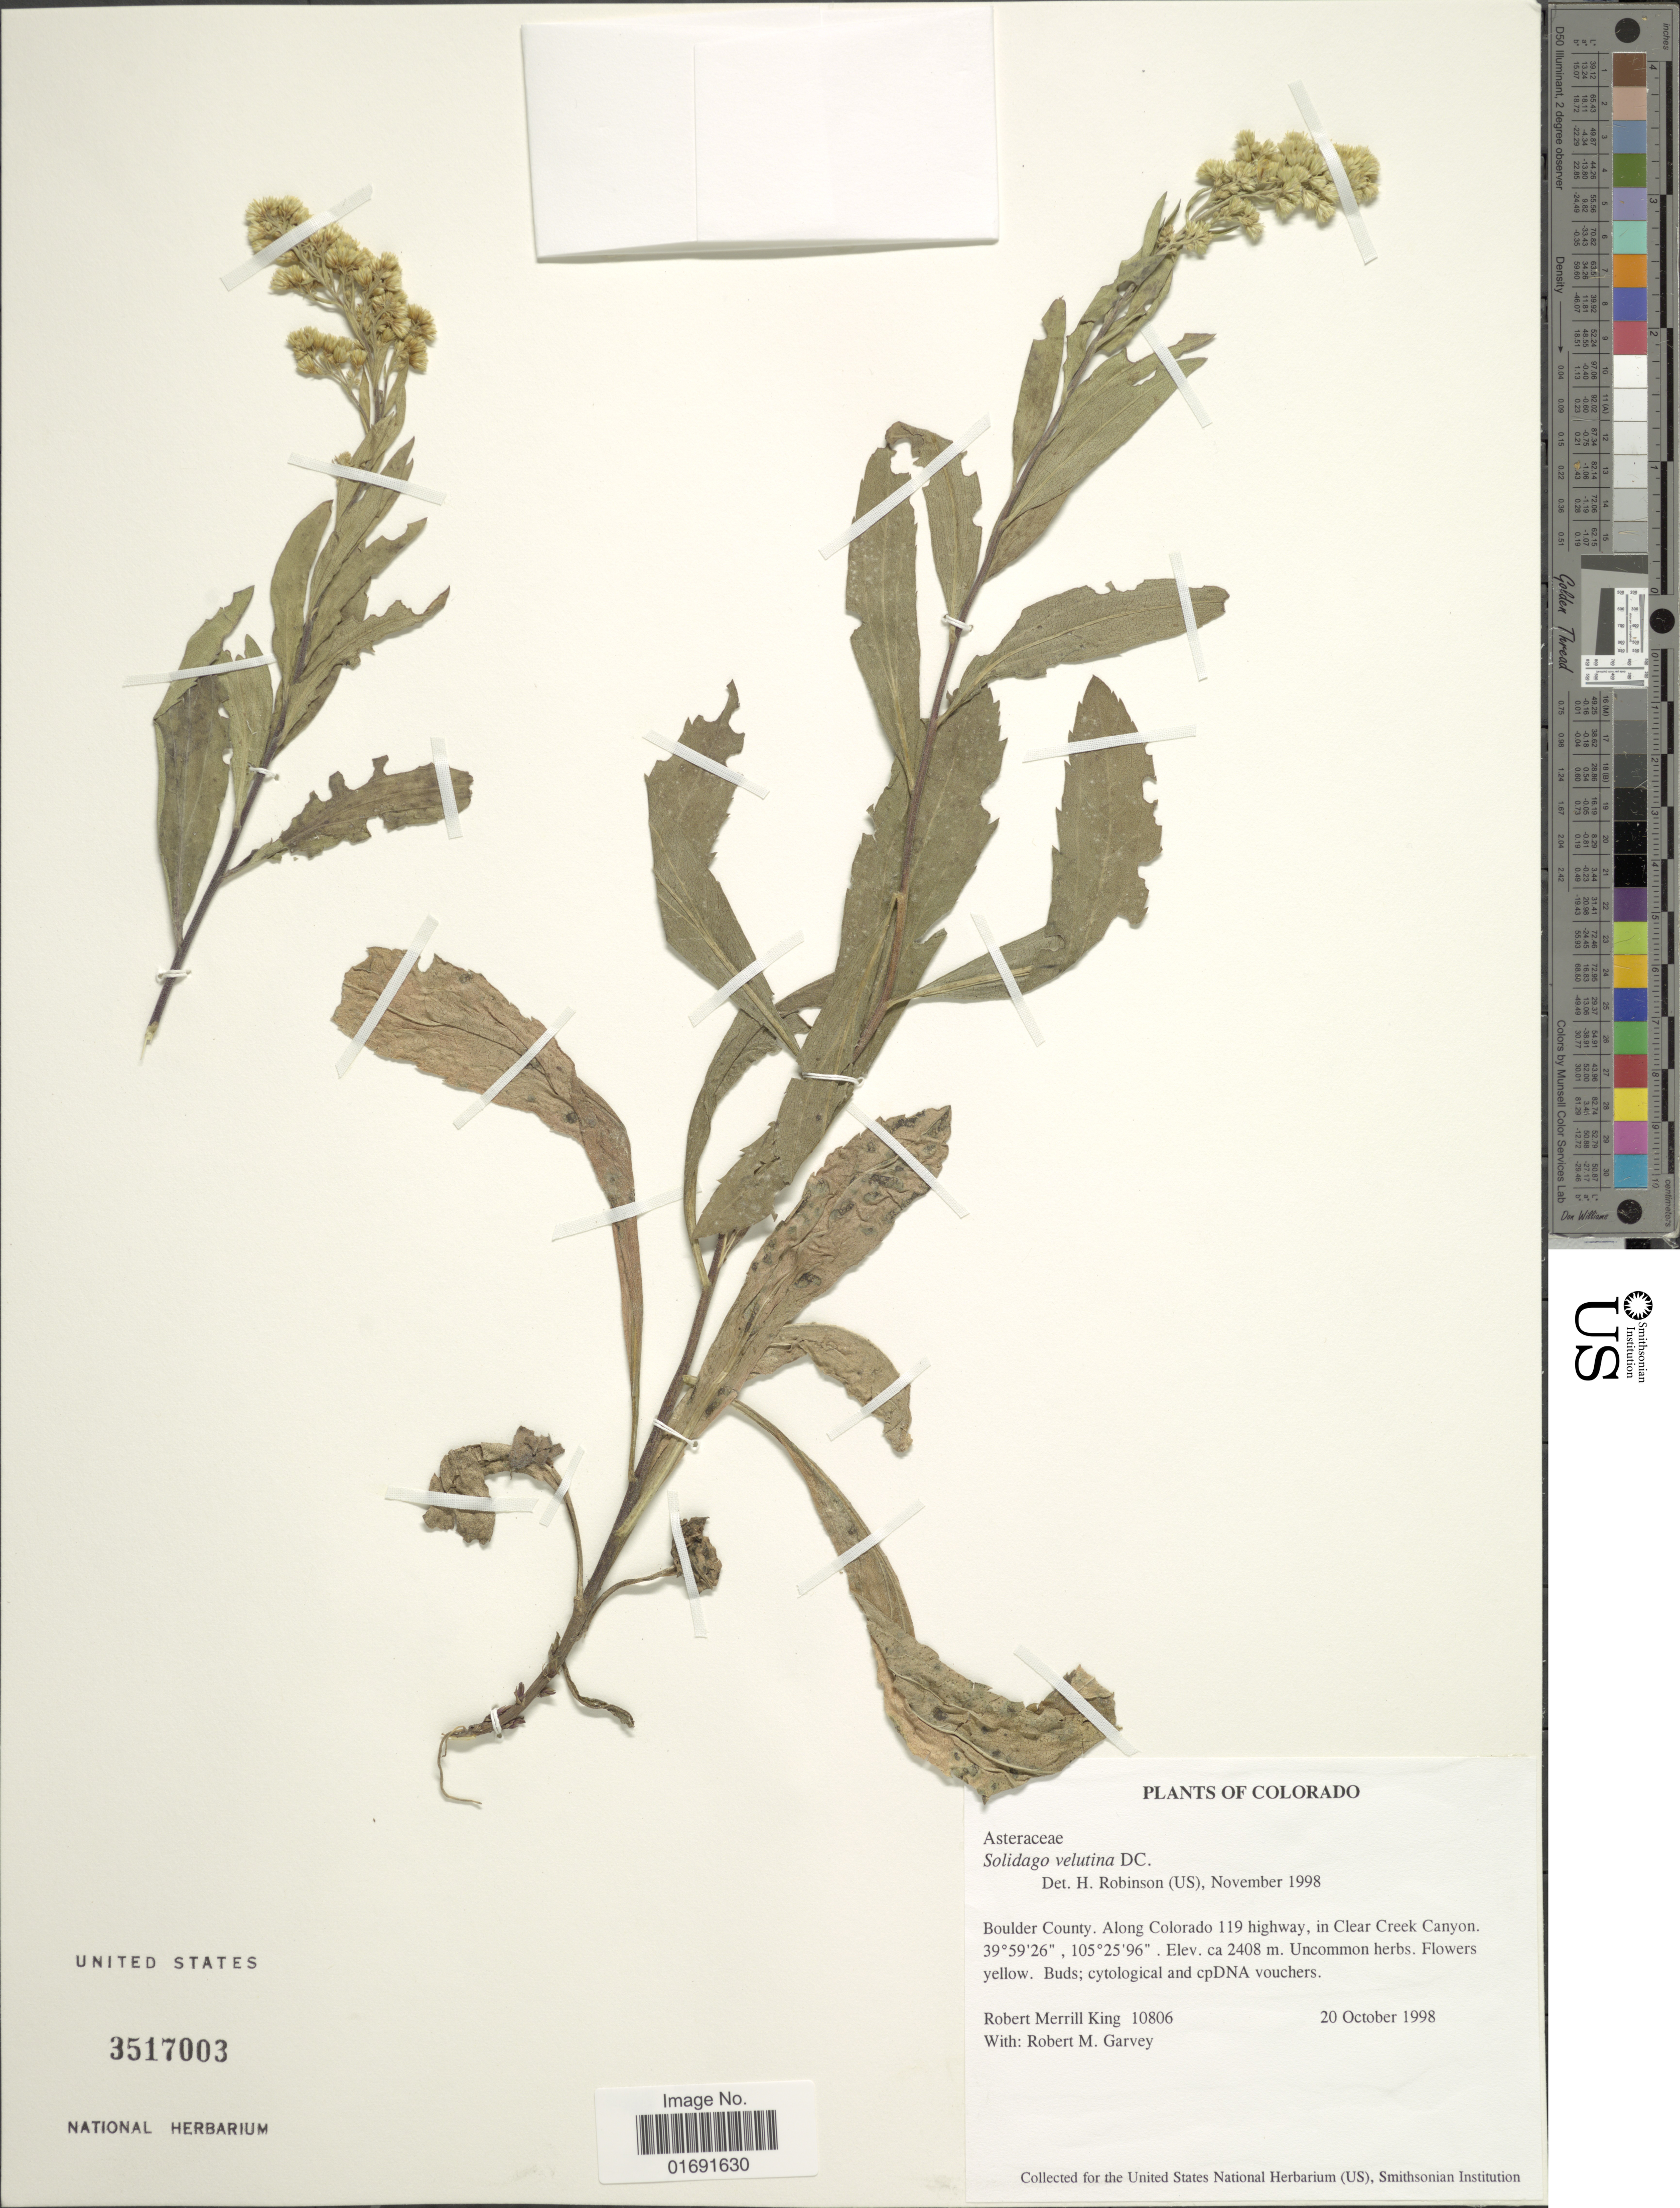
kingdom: Plantae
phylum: Tracheophyta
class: Magnoliopsida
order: Asterales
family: Asteraceae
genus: Solidago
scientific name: Solidago velutina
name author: DC.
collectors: R. M. King & R. Garvey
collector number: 10806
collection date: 1998-10-20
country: United States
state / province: Colorado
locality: Boulder County, along Colorado 119 highway, in Clear Creek Canyon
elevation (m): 2408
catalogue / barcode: US 3517003